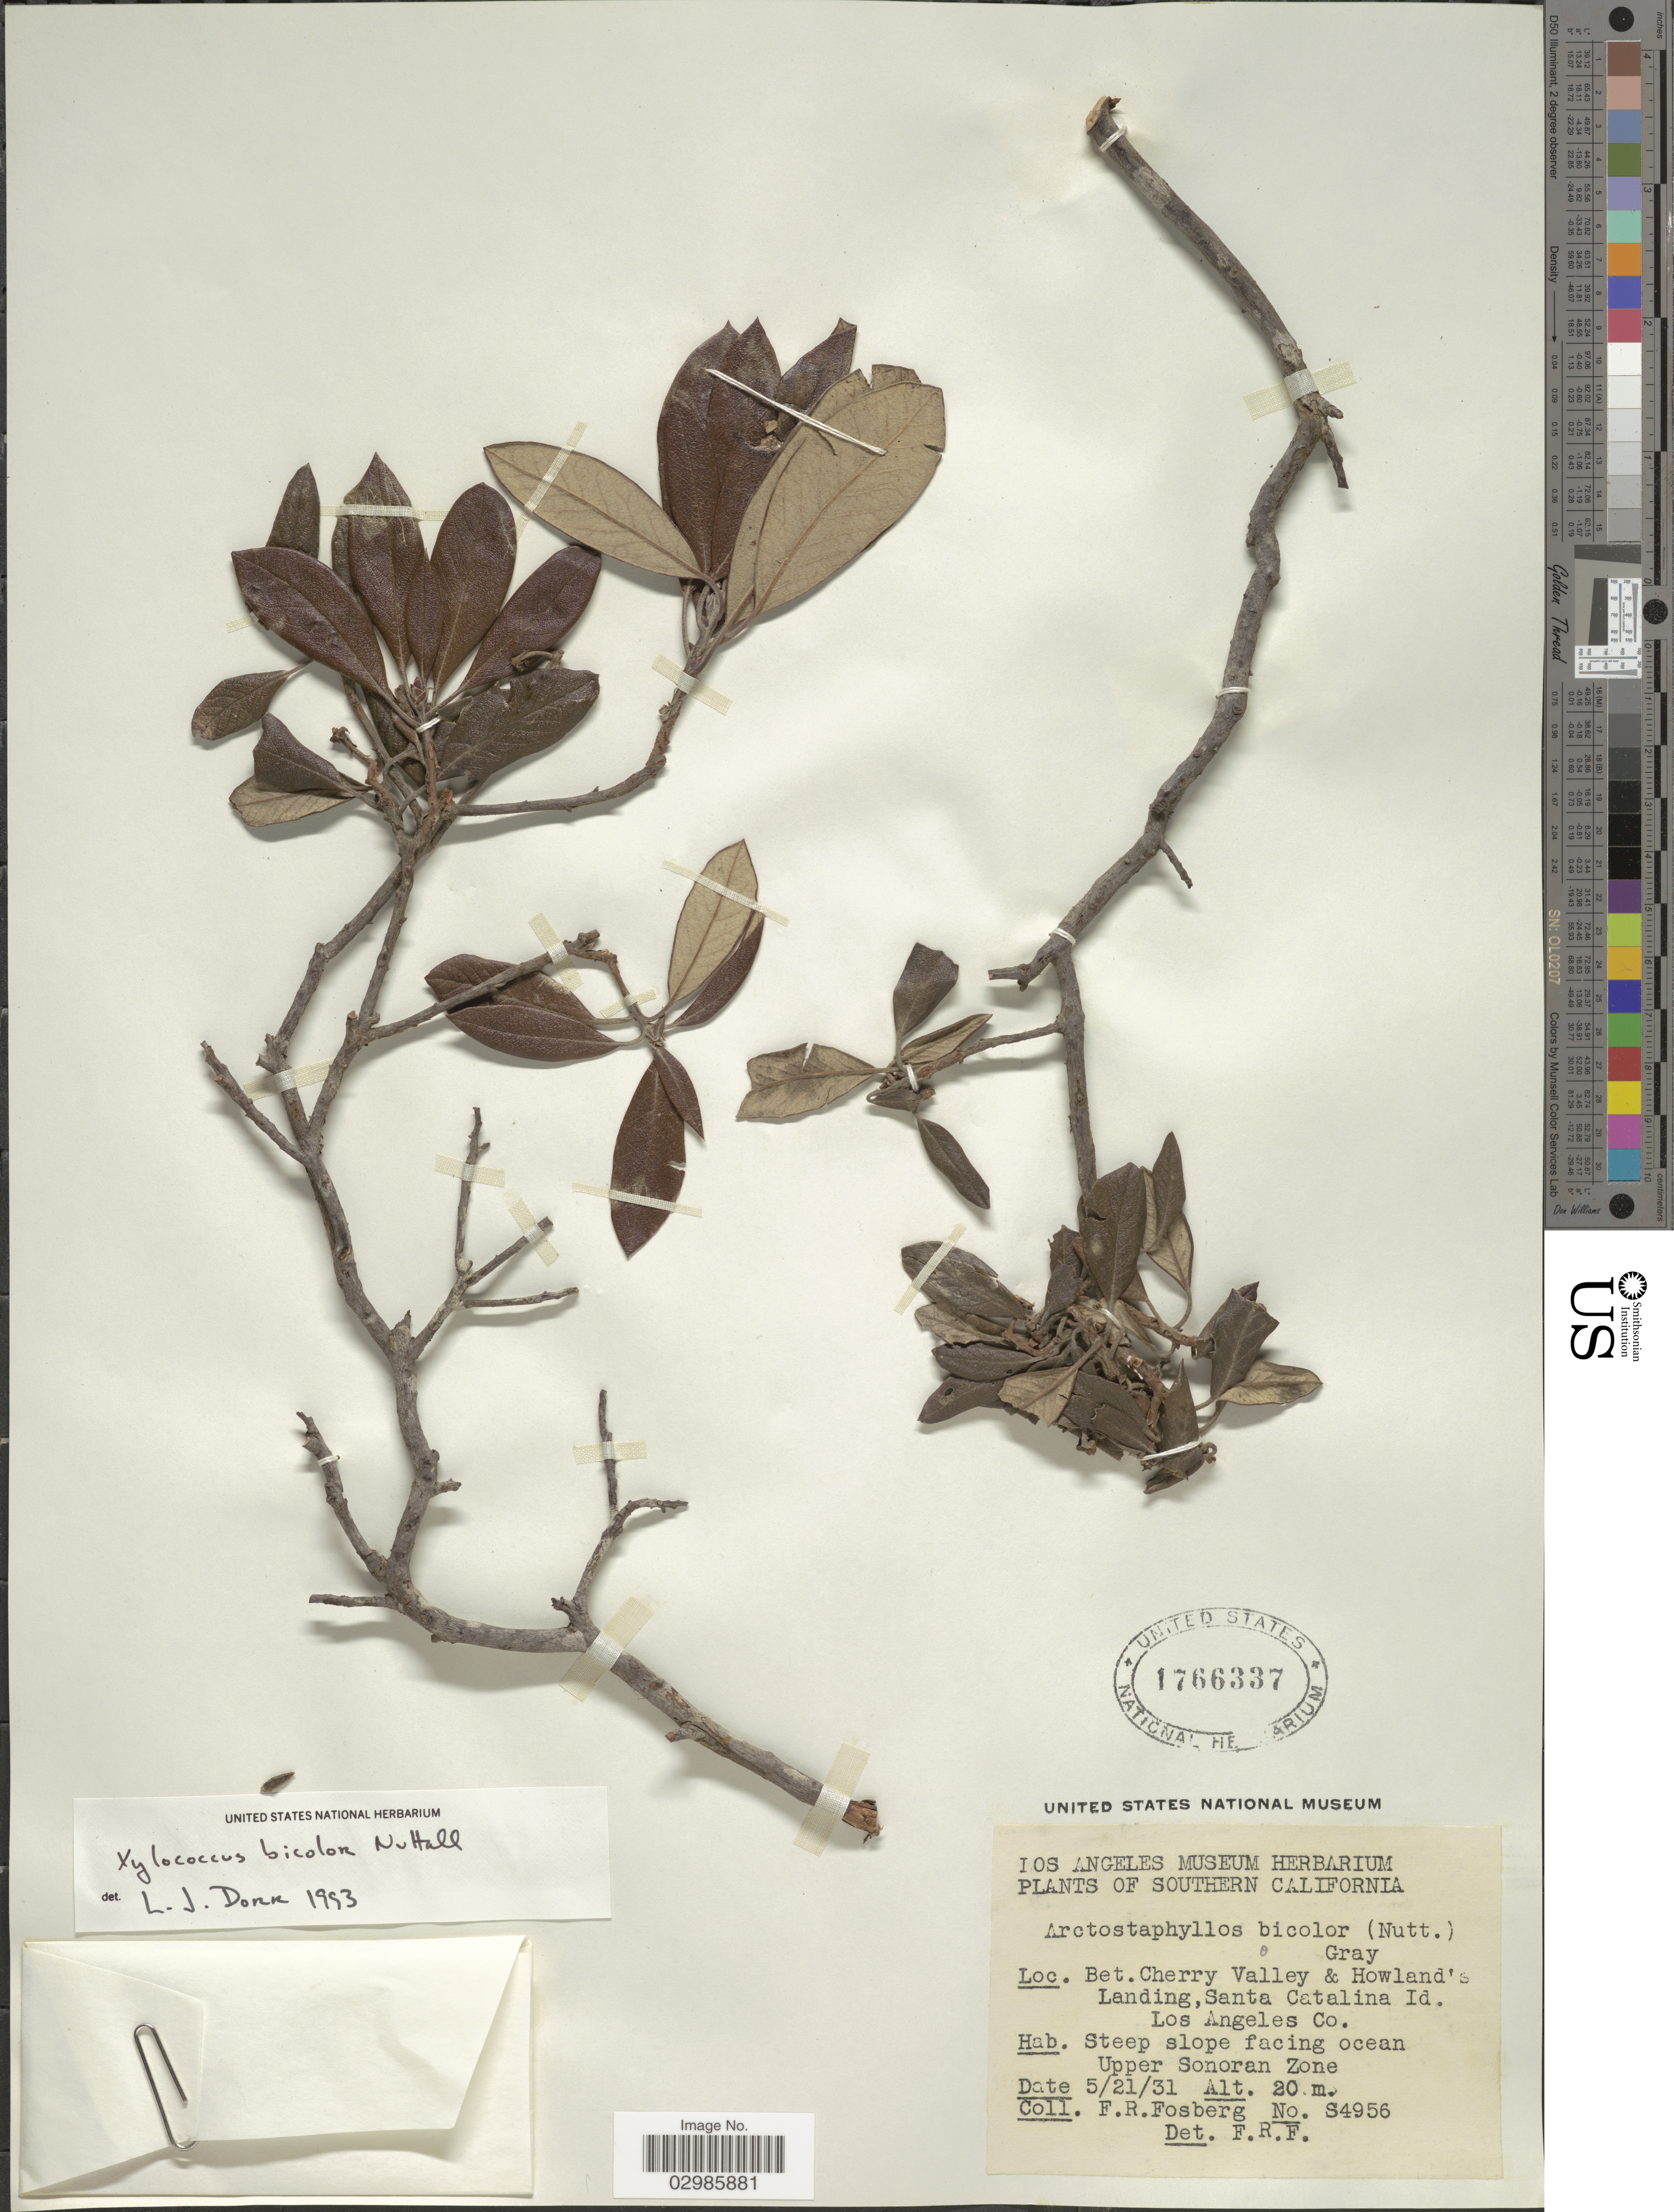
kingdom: Plantae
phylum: Tracheophyta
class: Magnoliopsida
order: Ericales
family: Ericaceae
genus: Xylococcus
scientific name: Xylococcus bicolor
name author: Nutt.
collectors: F. R. Fosberg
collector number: S4956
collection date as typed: Transcribed d/m/y: 21/5/31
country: United States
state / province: California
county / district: Los Angeles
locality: Southern California. Bet. Cherry Valley & Howland's Landing, Santa Catalina Id. Los Angeles Co. Steep slope facing ocean Upper Sonoran Zone.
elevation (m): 20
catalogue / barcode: US 1766337